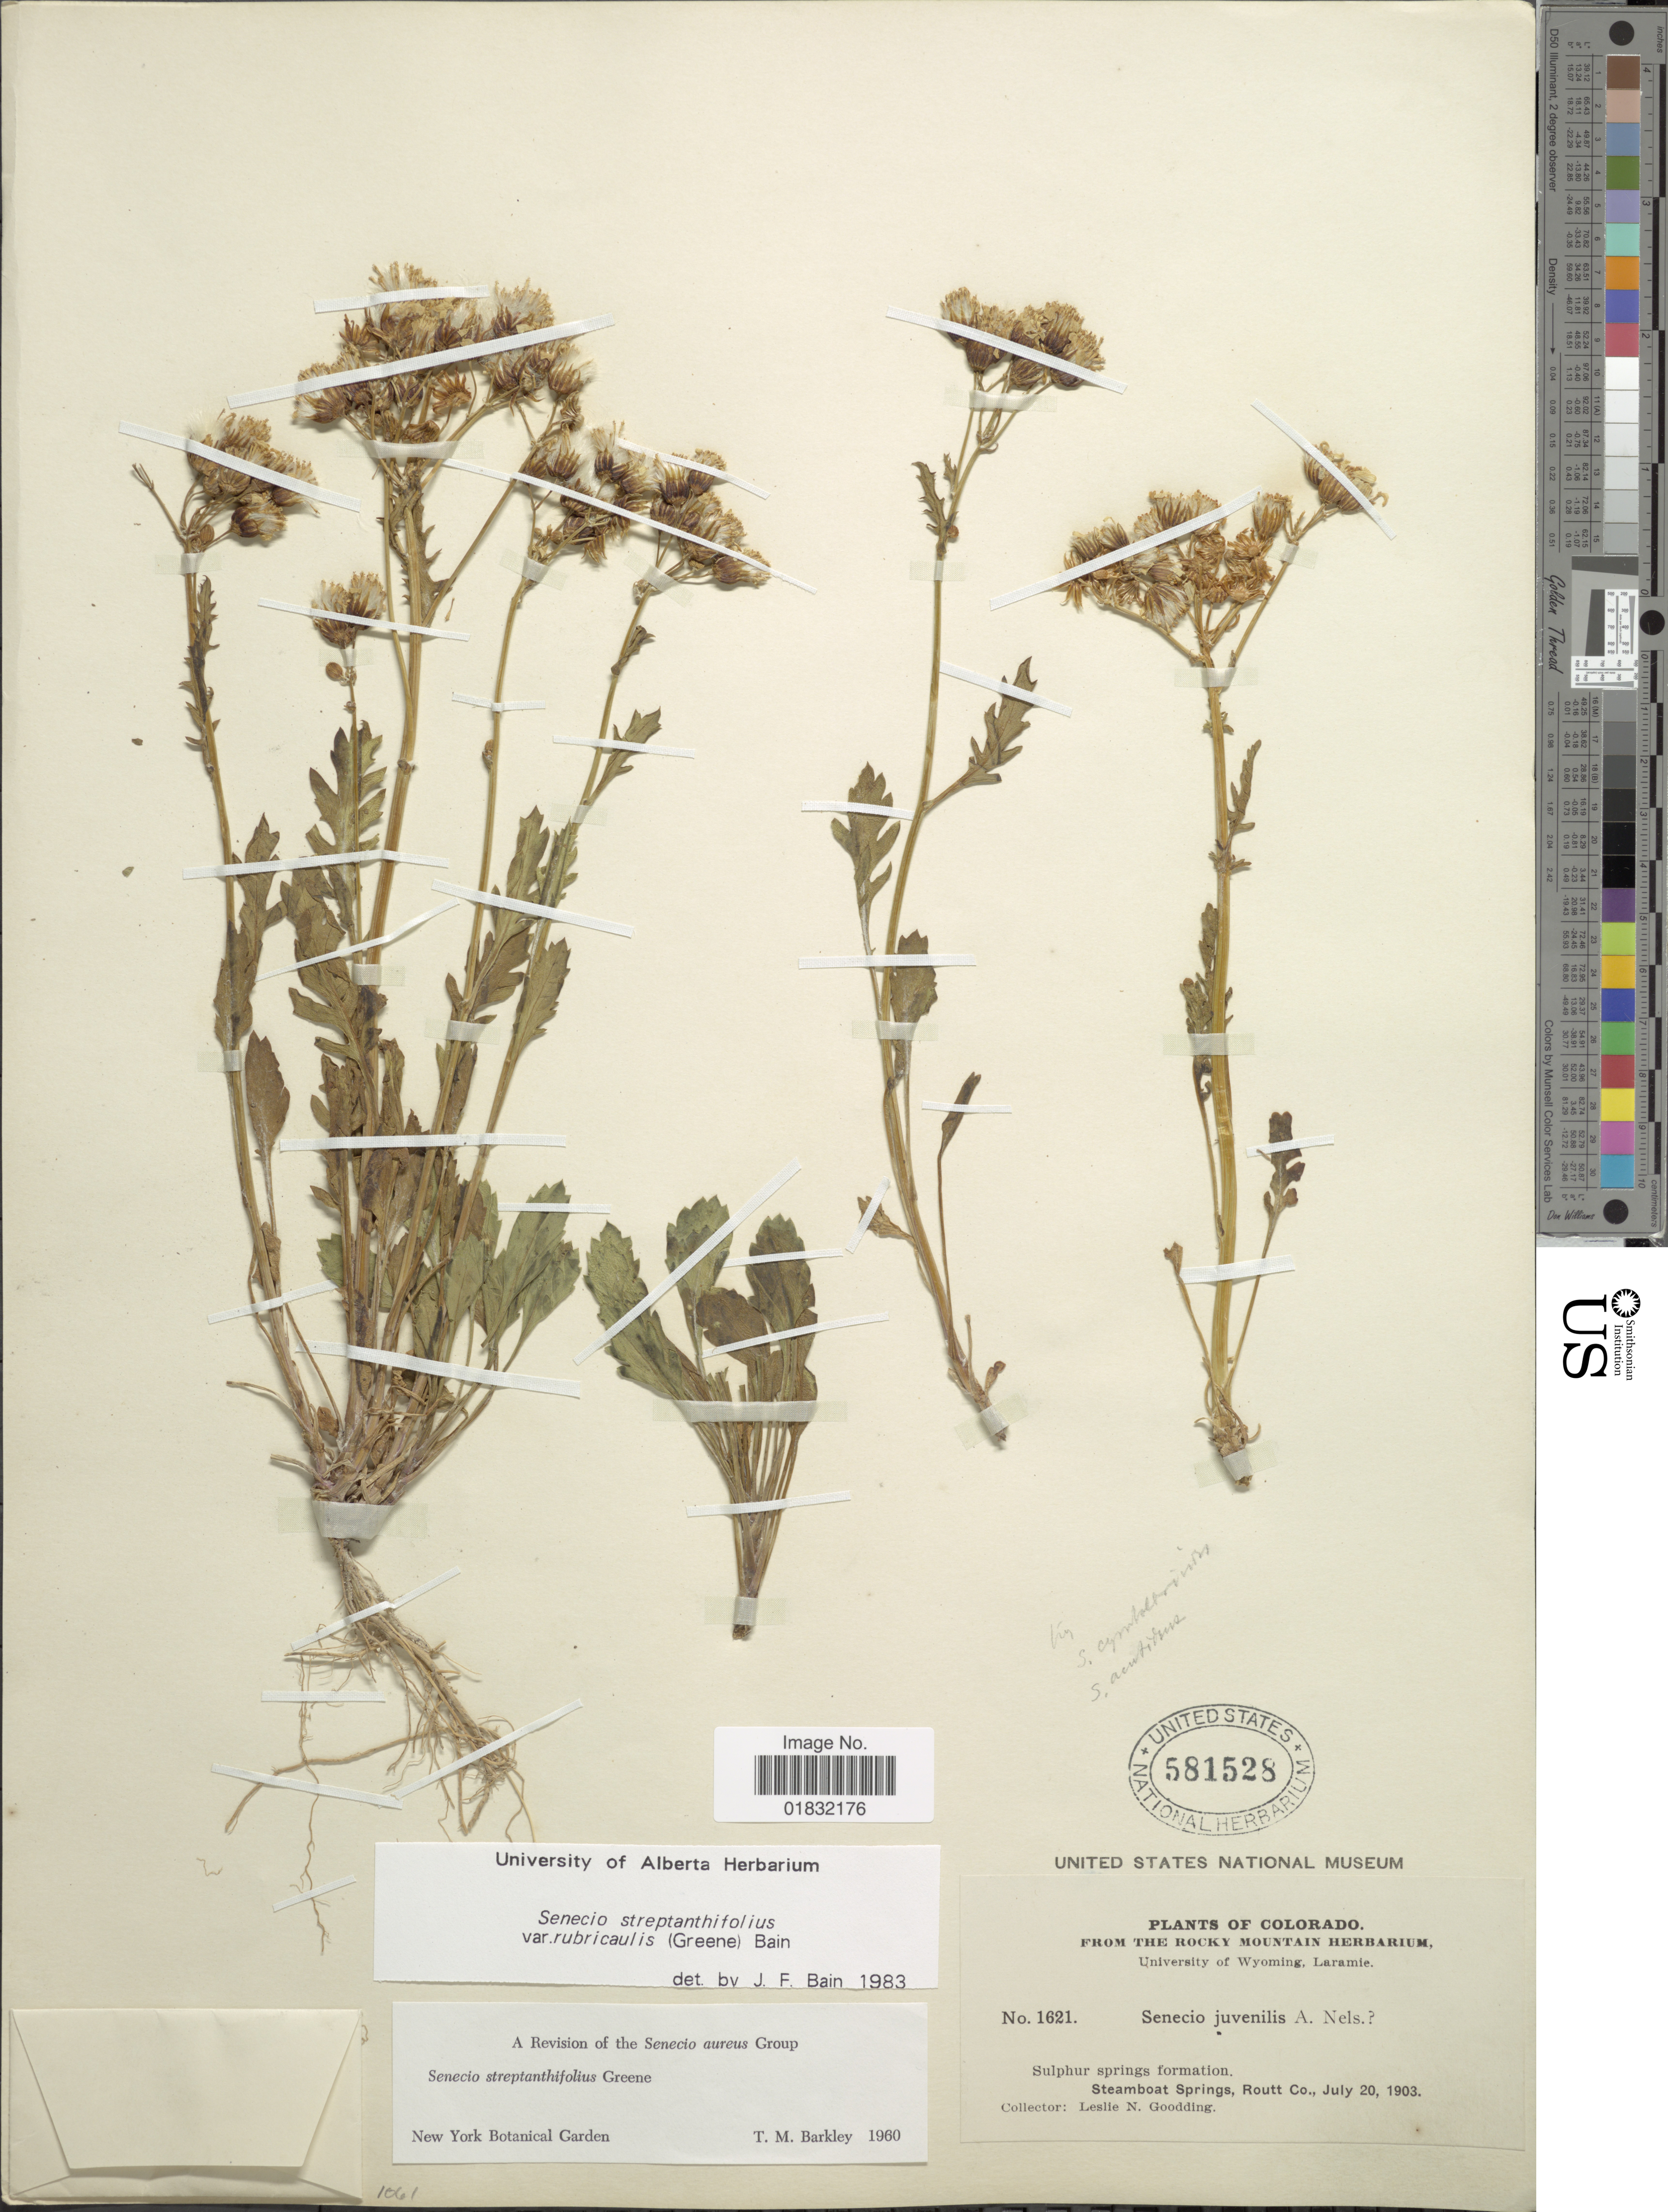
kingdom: Plantae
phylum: Tracheophyta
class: Magnoliopsida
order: Asterales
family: Asteraceae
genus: Packera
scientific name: Packera streptanthifolia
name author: (Greene) W.A. Weber & Á. Löve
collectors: L. N. Goodding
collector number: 1621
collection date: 1903-07-20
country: United States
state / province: Colorado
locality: Sulphur spring formation, Steamboat Springs, Routt Co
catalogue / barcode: US 581528